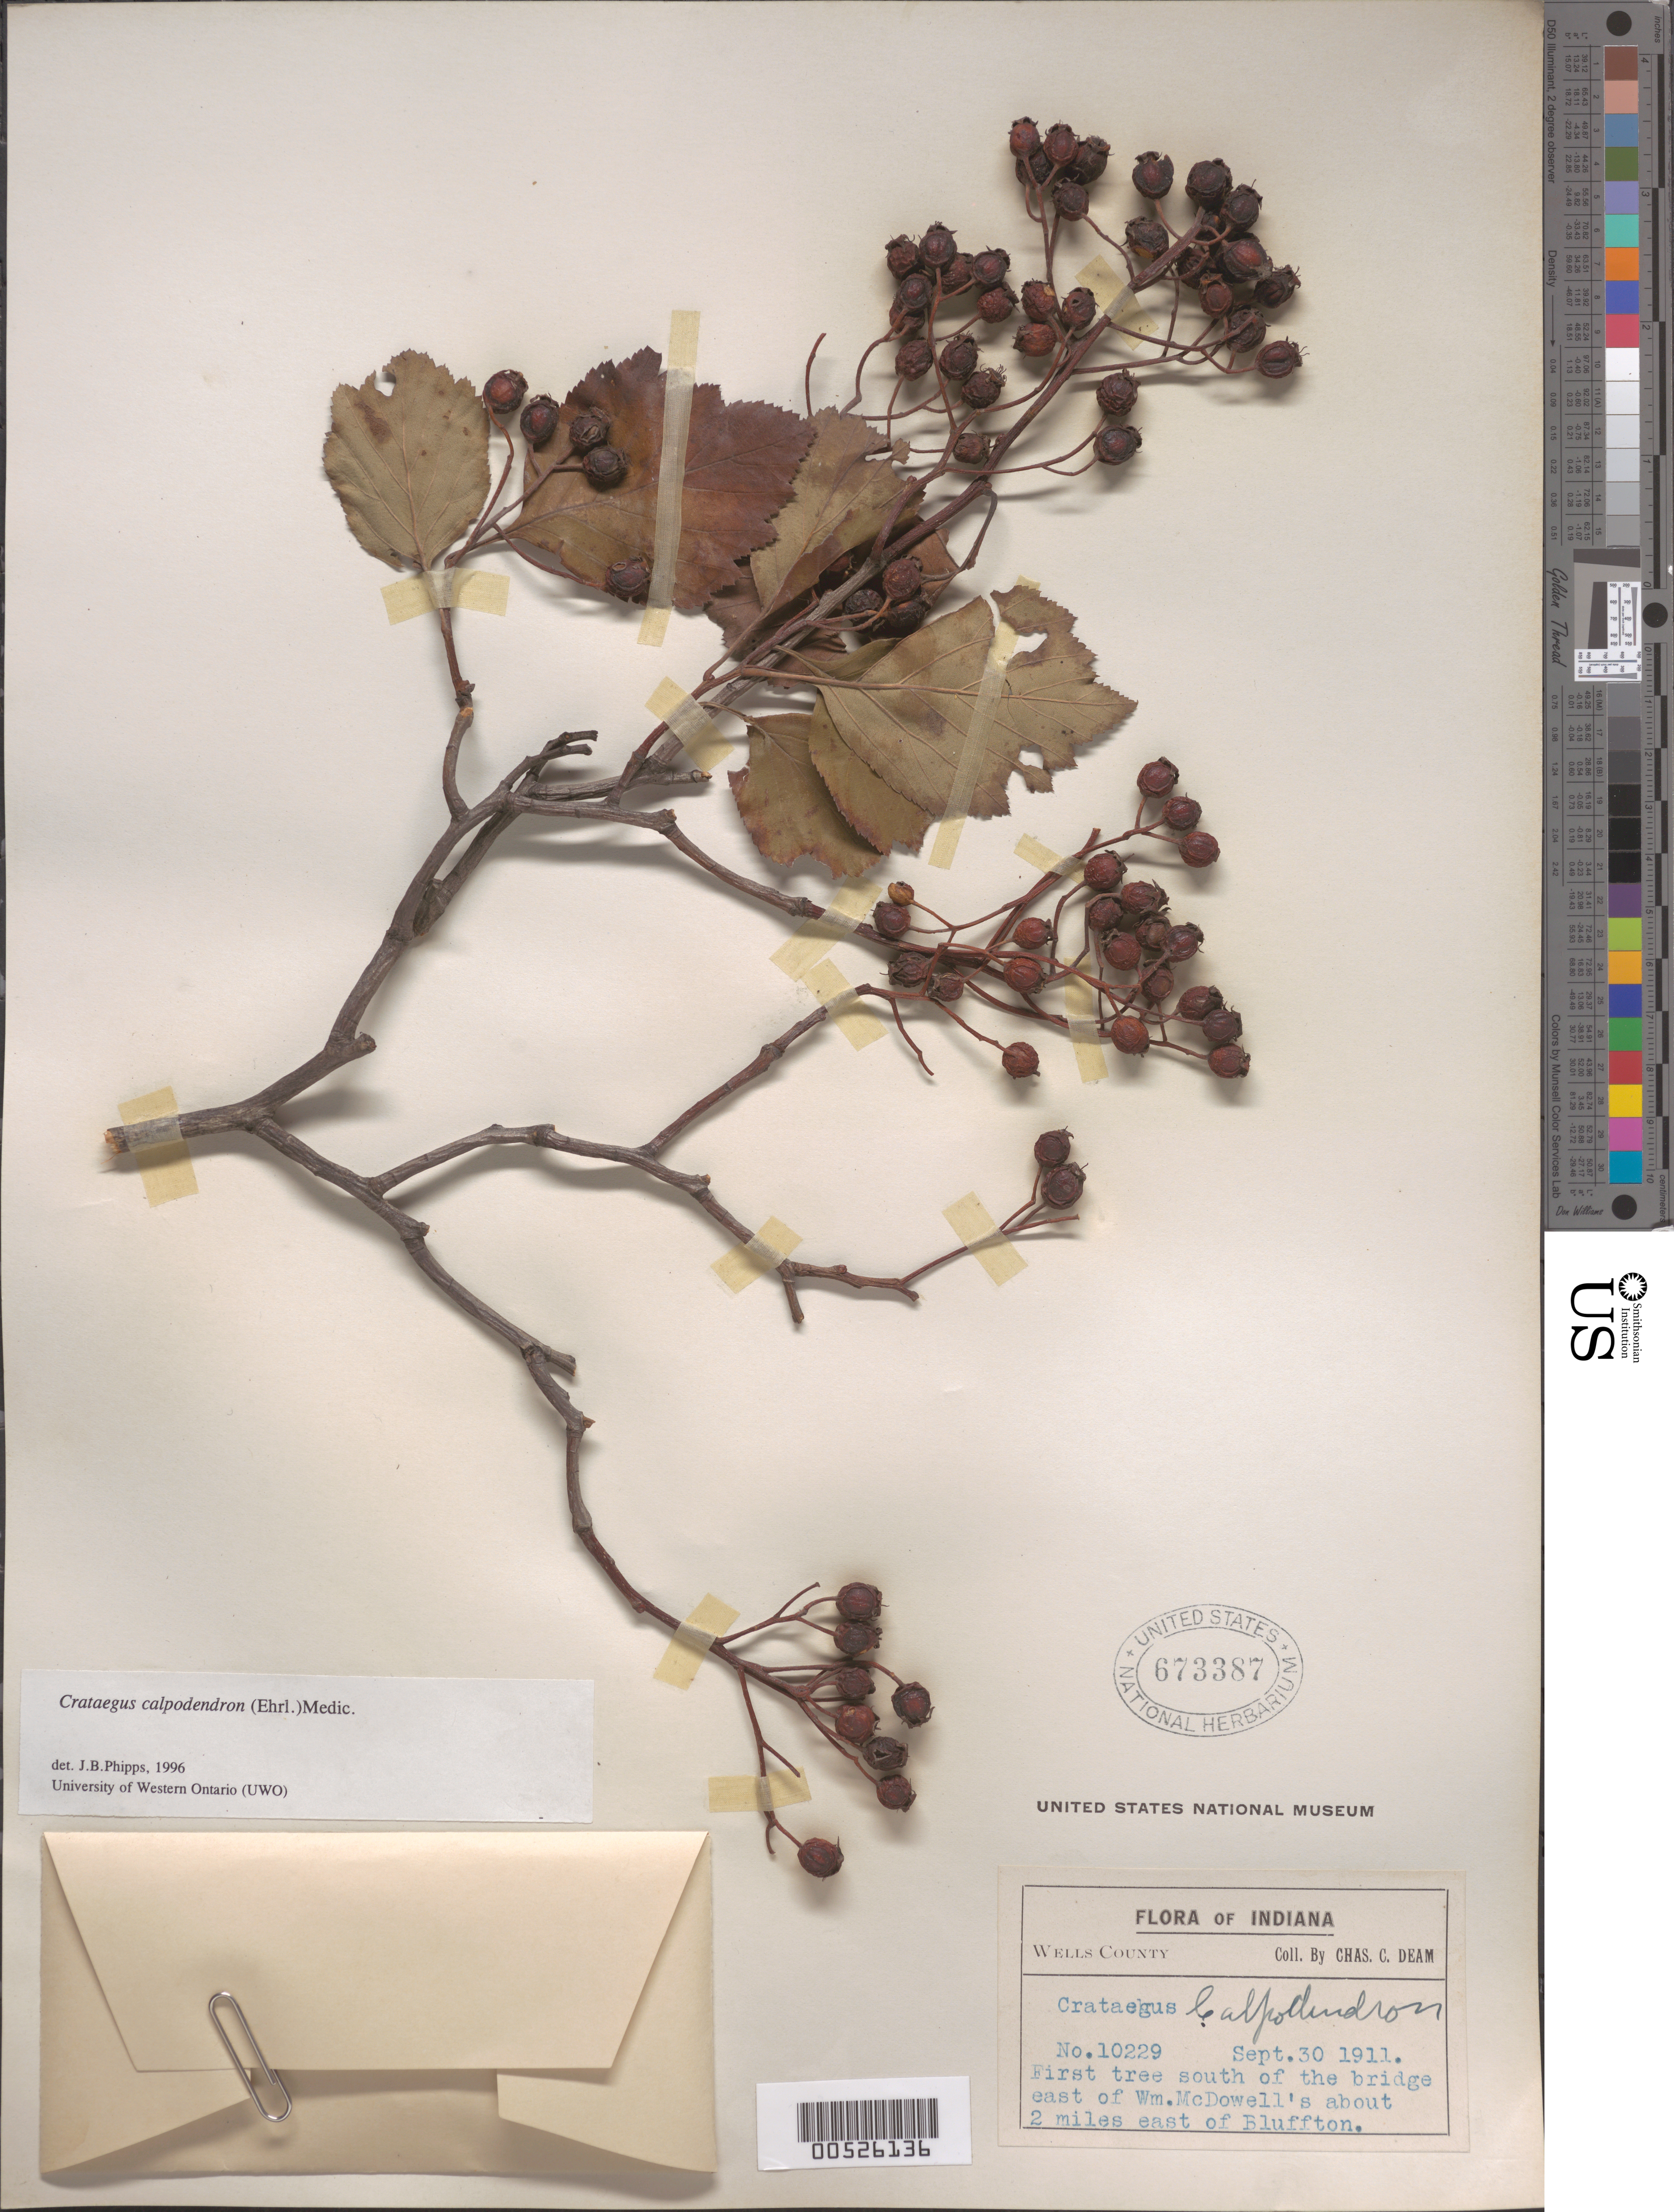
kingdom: Plantae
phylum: Tracheophyta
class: Magnoliopsida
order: Rosales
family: Rosaceae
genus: Crataegus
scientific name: Crataegus calpodendron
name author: (Ehrh.) Medik.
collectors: C. C. Deam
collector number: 10229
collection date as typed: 30 Sep 1911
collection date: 1911-09-30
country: United States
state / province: Indiana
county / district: Wells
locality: About 2 mi. E of Bluffton, S of the bridge E of Wm. McDowell's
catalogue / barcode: US 673387